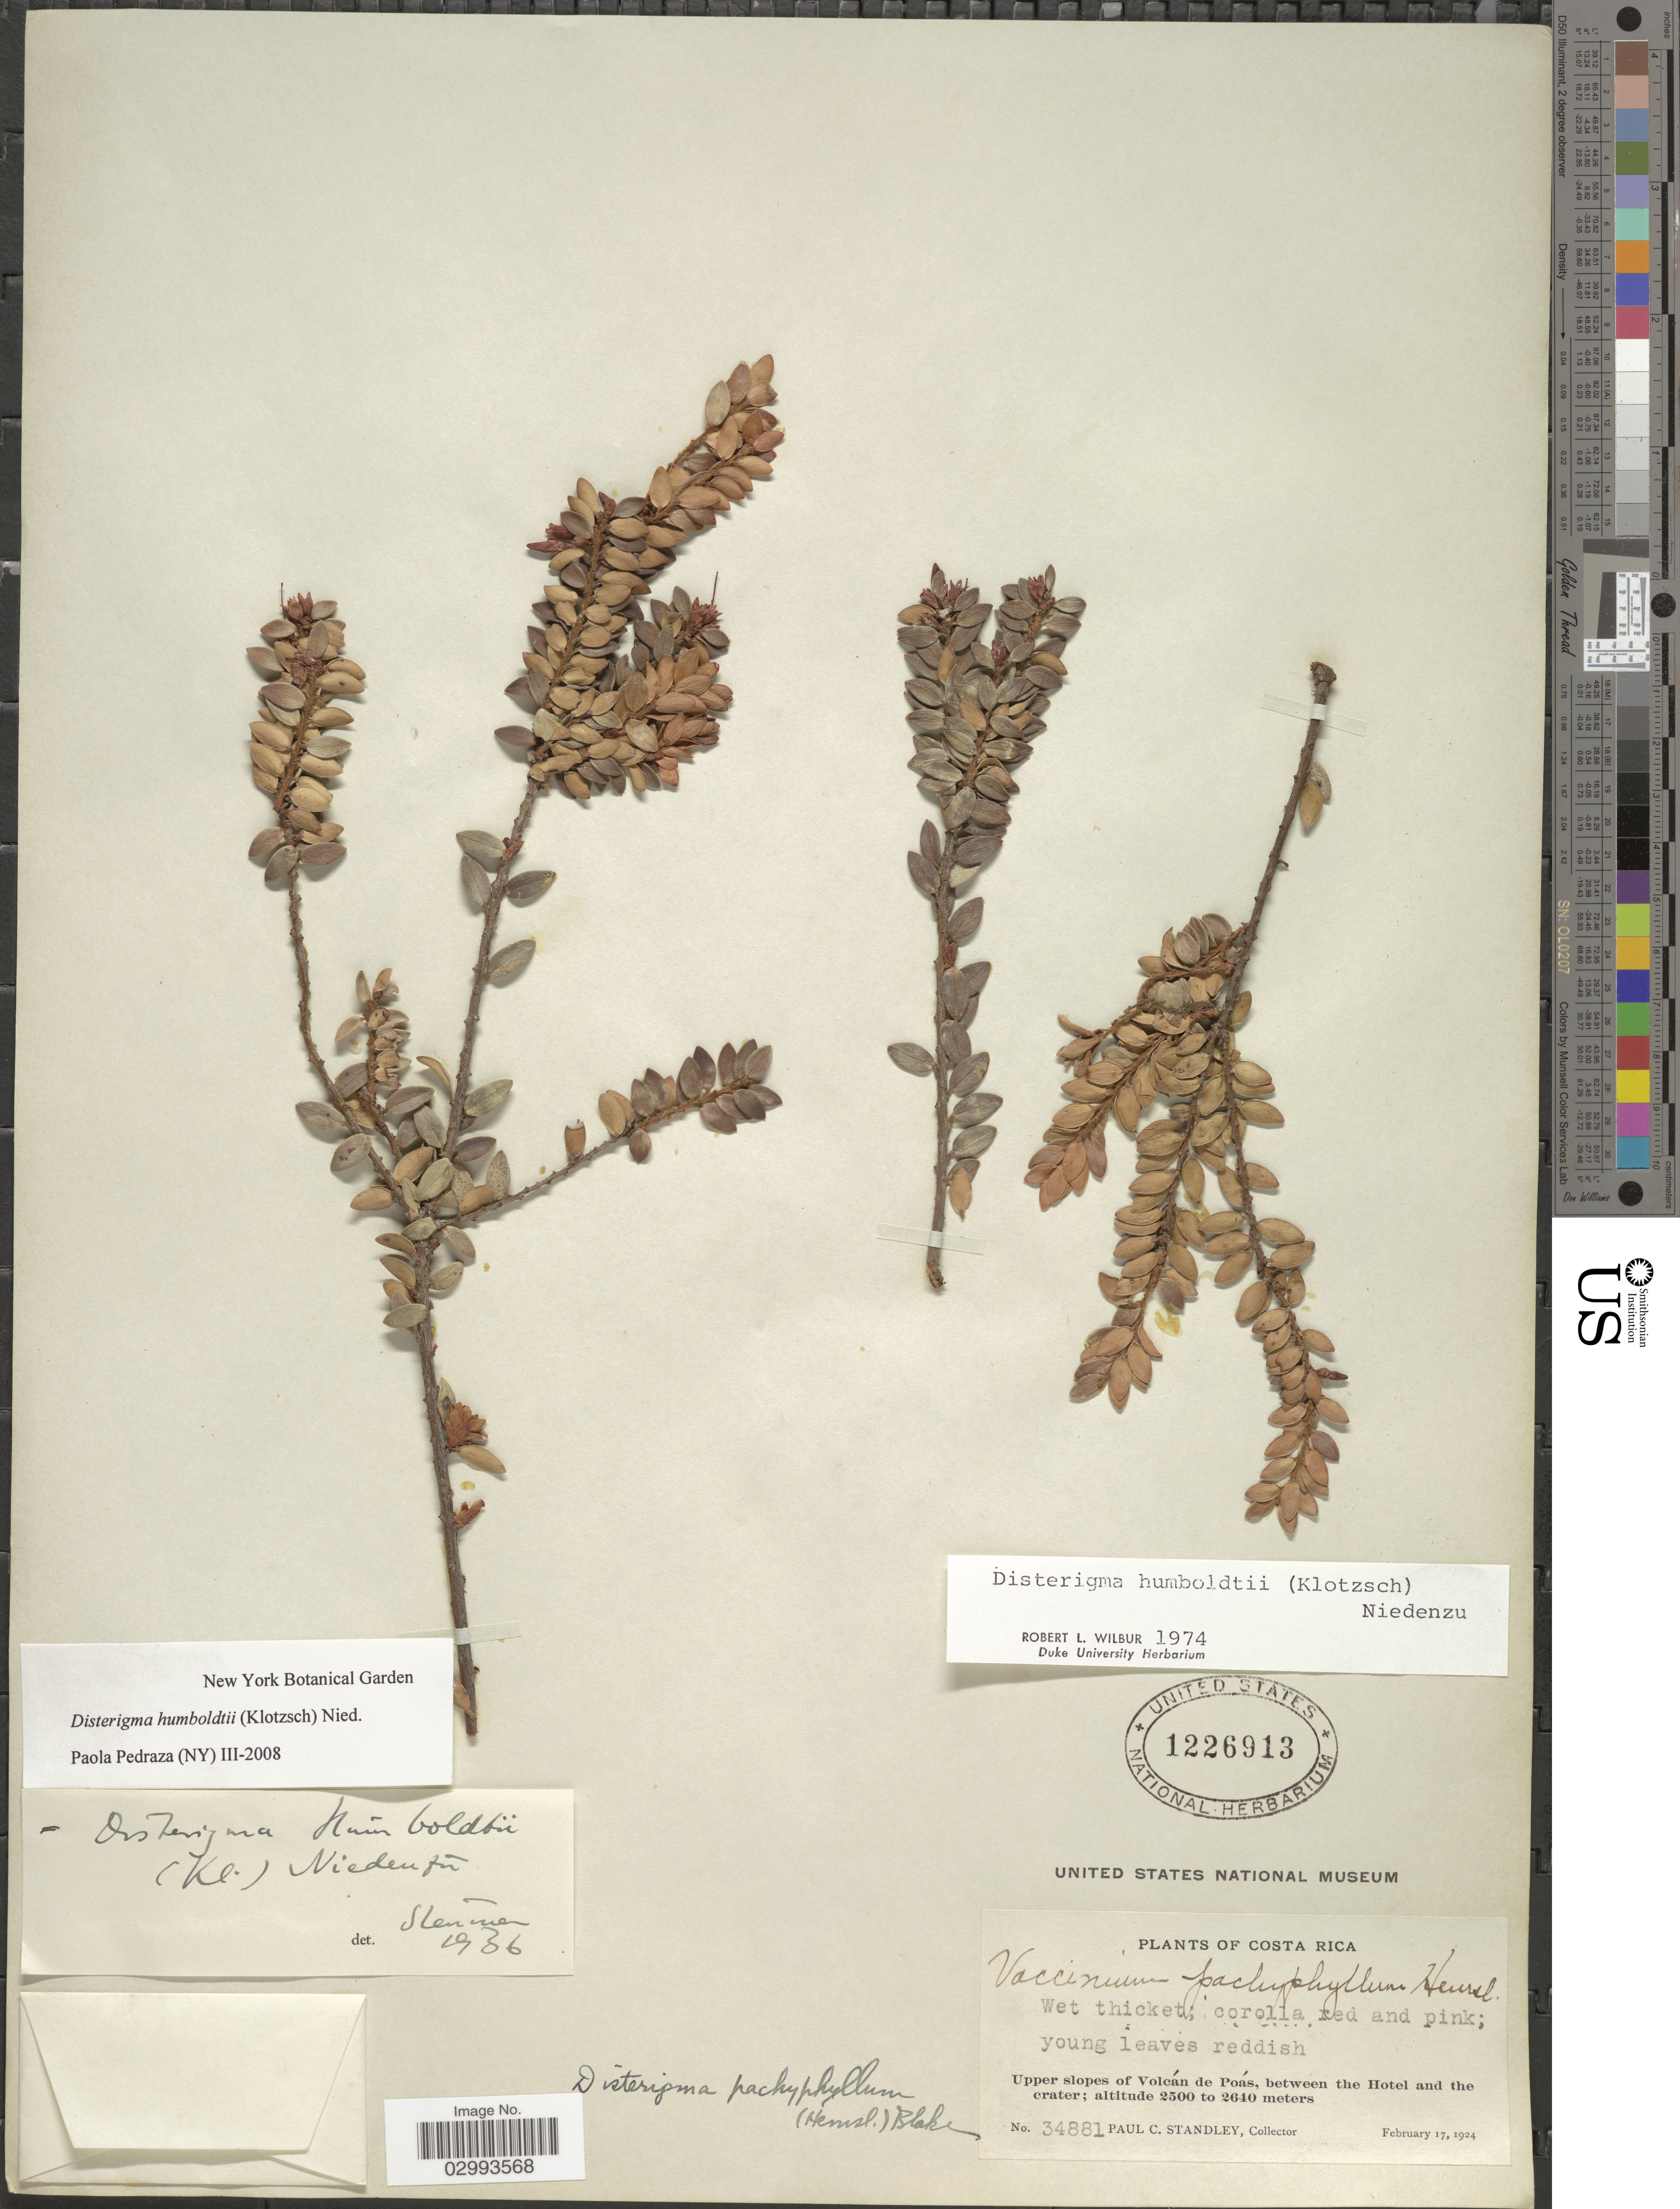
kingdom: Plantae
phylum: Tracheophyta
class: Magnoliopsida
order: Ericales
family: Ericaceae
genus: Disterigma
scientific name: Disterigma humboldtii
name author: (Klotzsch) Nied.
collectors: P. C. Standley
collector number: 34881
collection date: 1924-02-17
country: Costa Rica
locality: Upper slopes of Volcán de Poás, between the Hotel and the crater.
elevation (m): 2500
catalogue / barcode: US 1226913